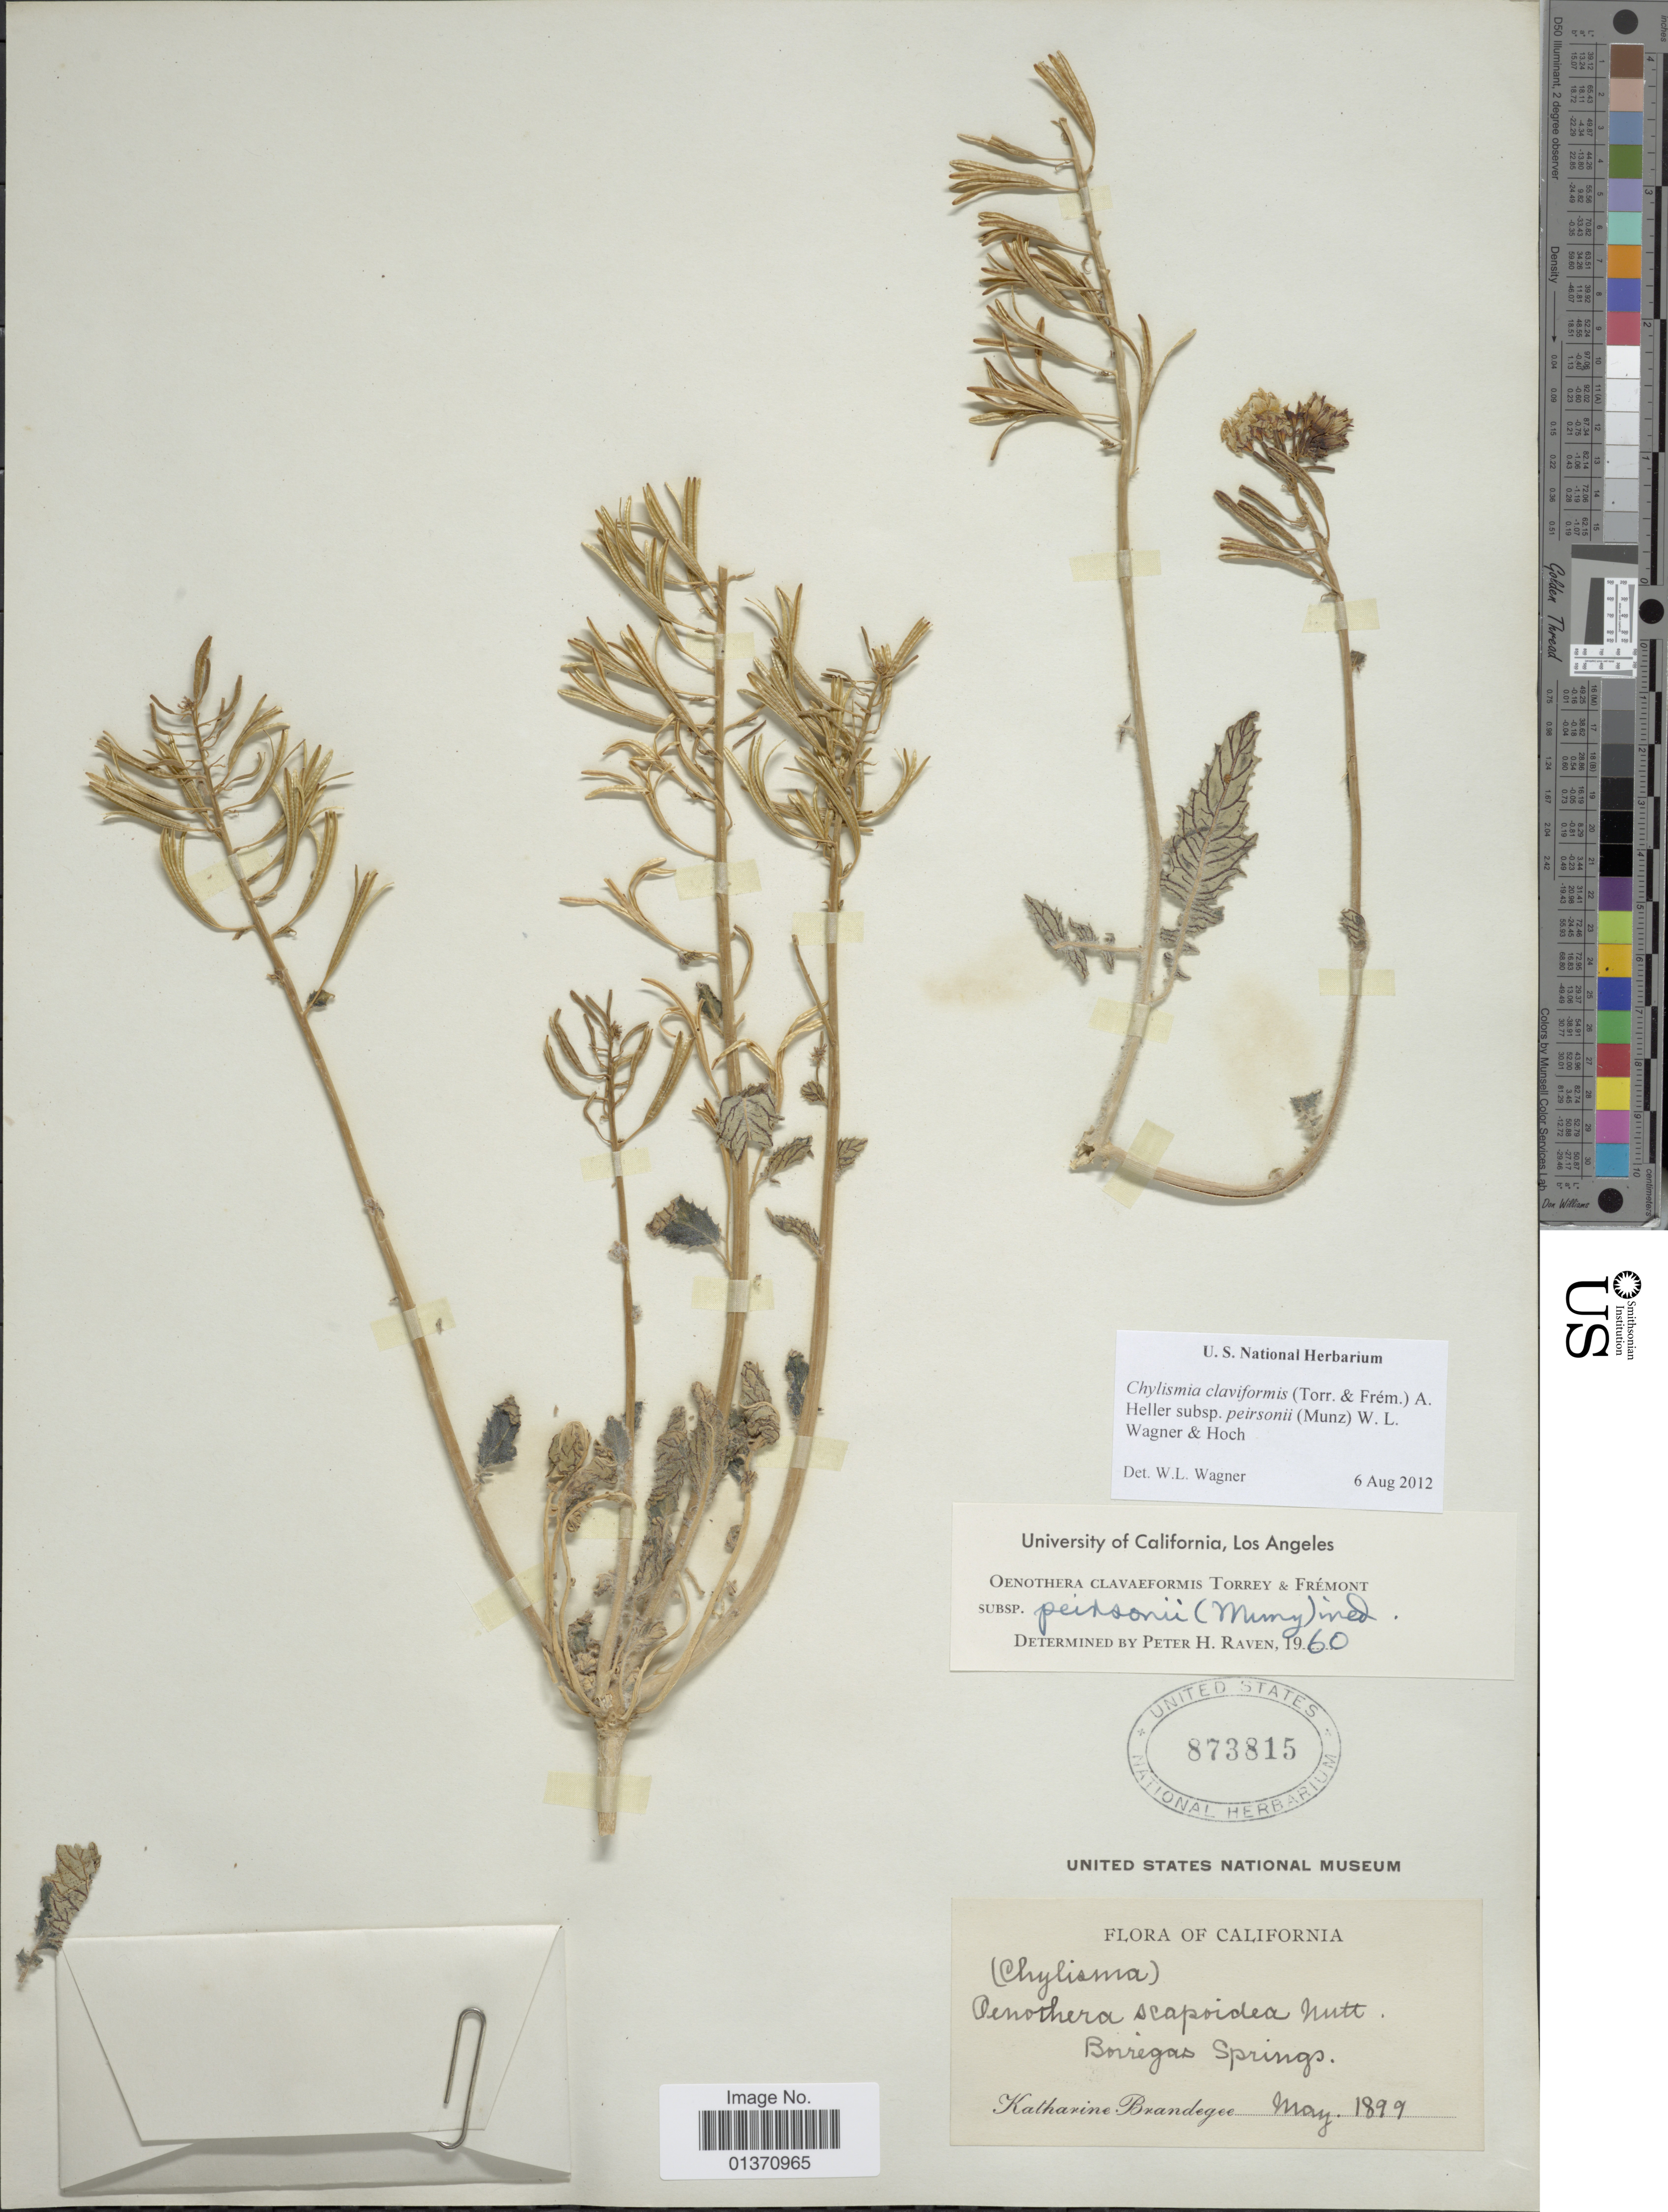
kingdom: Plantae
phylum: Tracheophyta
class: Magnoliopsida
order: Myrtales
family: Onagraceae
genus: Chylismia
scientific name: Chylismia claviformis subsp. peirsonii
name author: (Munz) W.L. Wagner & Hoch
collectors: M. K. Brandegee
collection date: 1899-05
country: United States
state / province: California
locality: Borregas Springs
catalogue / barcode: US 873815